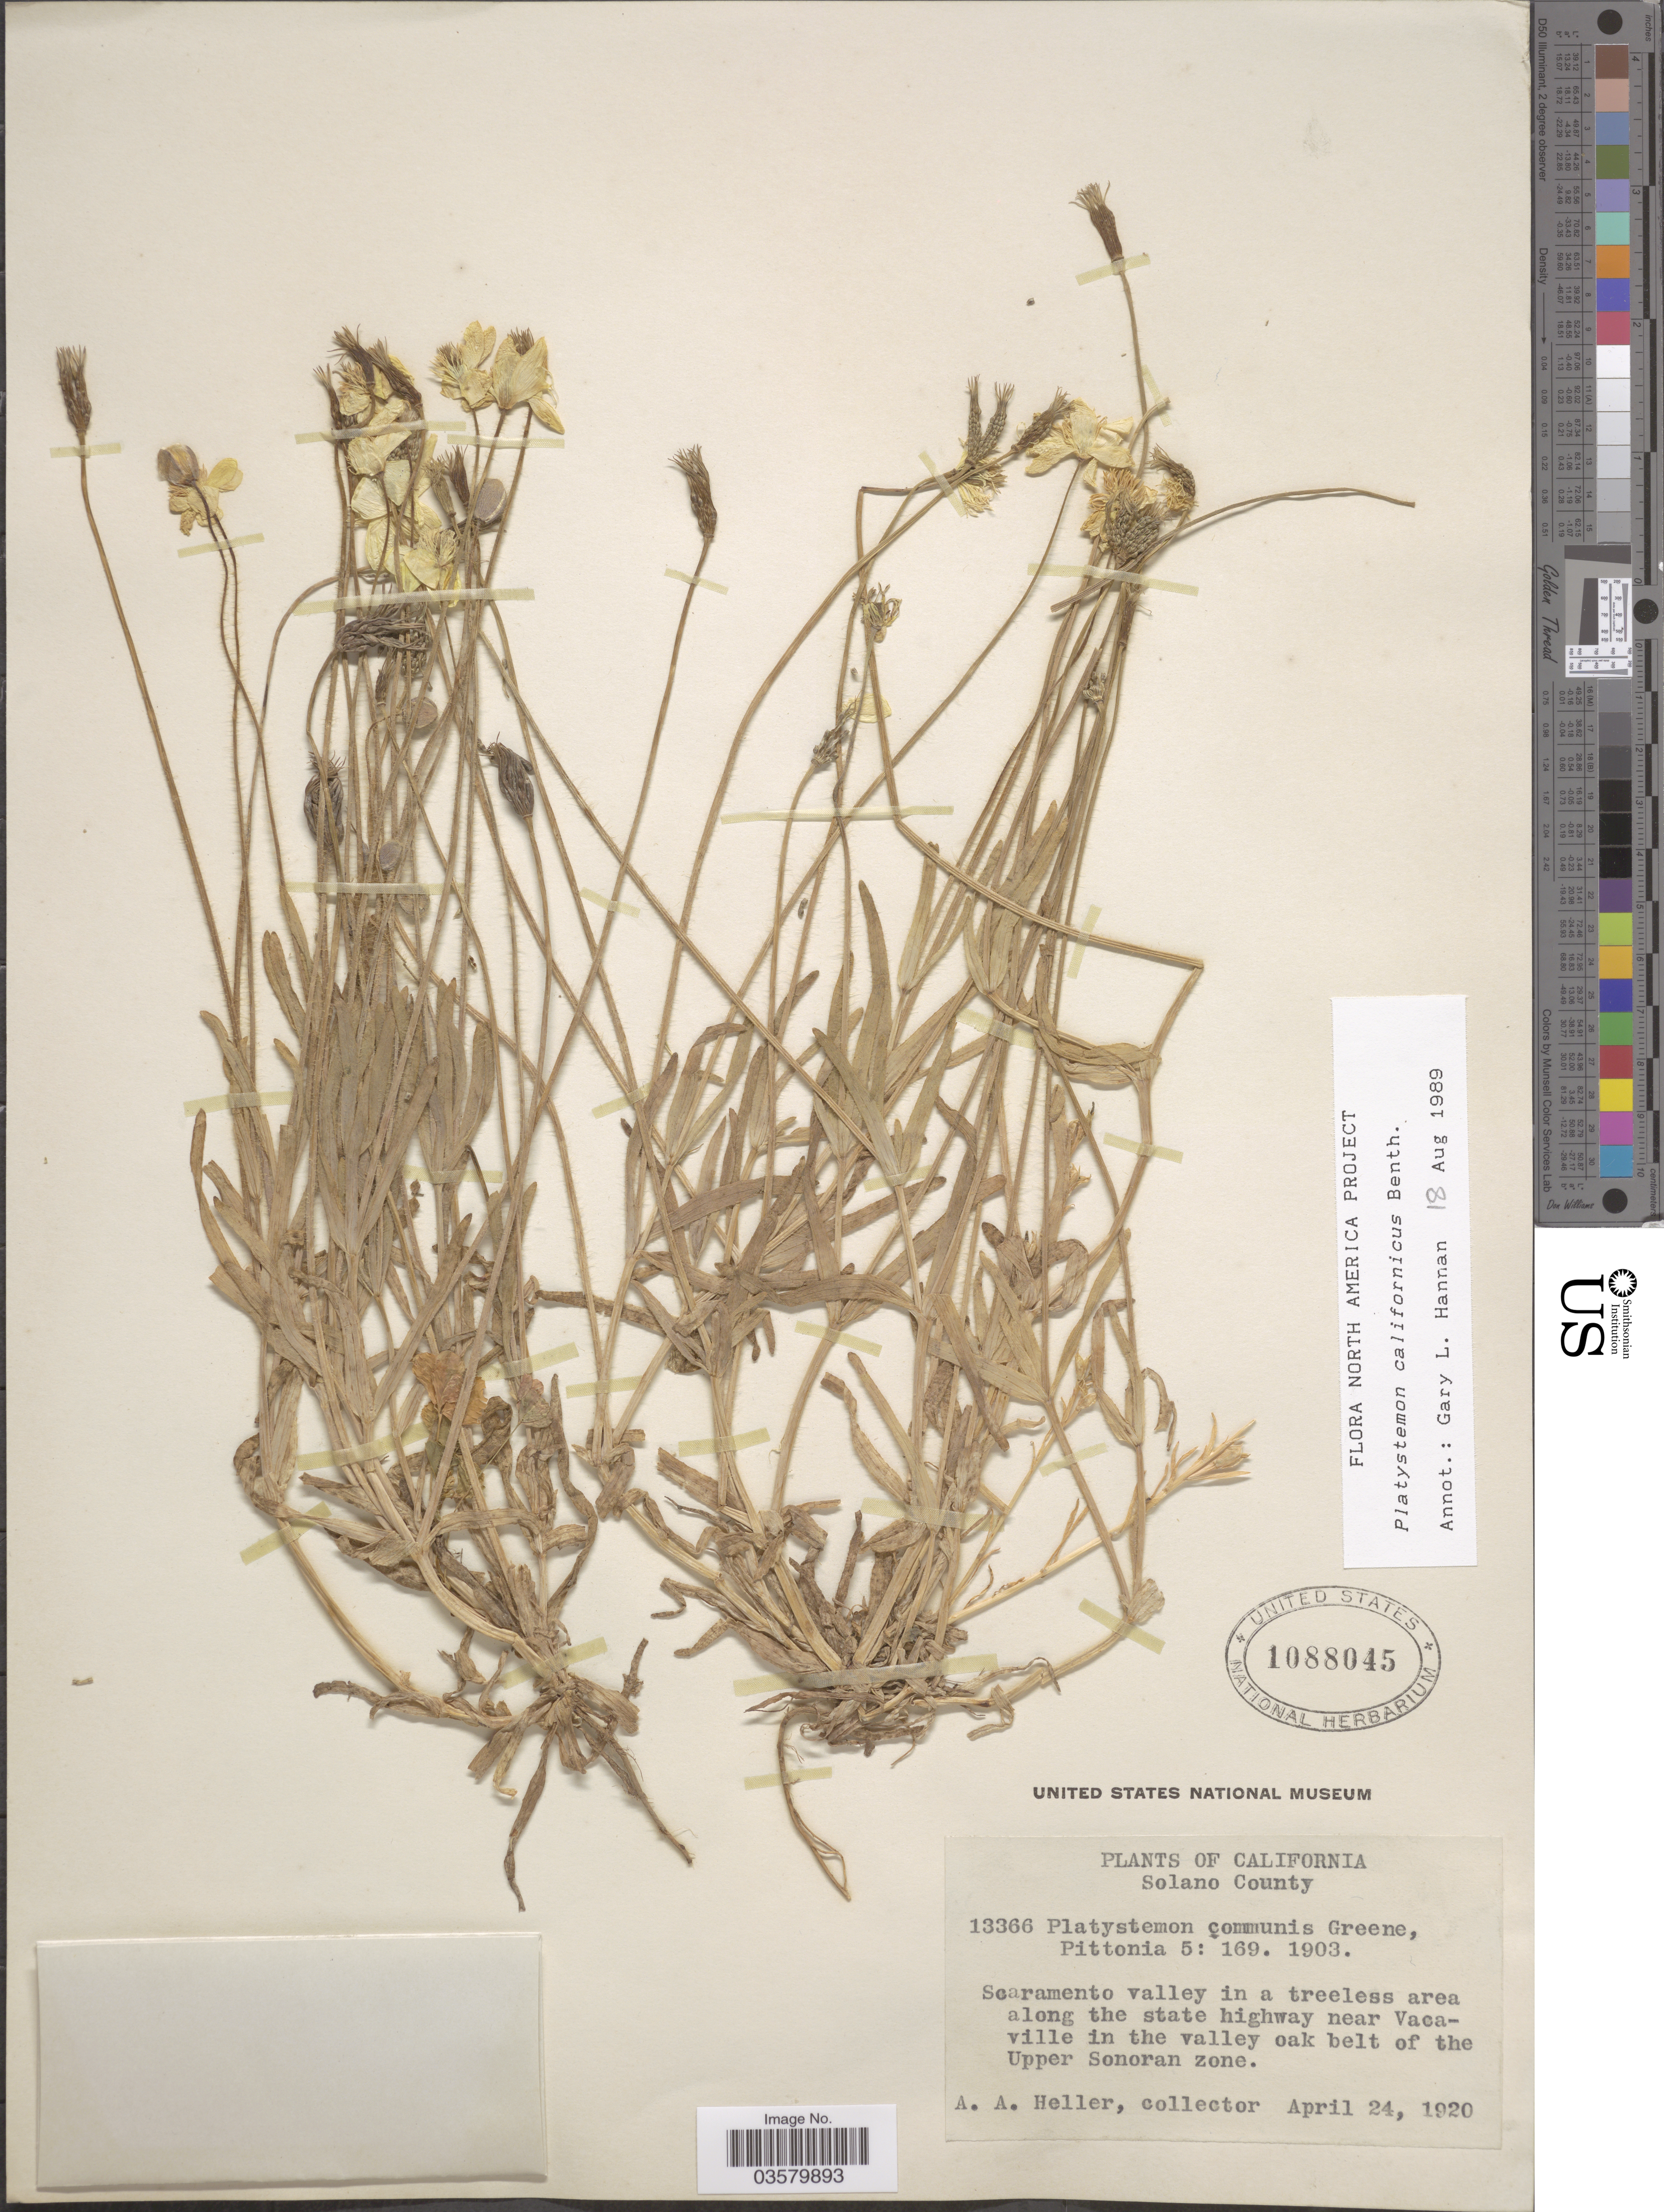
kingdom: Plantae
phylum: Tracheophyta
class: Magnoliopsida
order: Ranunculales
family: Papaveraceae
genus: Platystemon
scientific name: Platystemon californicus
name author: Benth.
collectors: A. A. Heller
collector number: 13366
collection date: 1920-04-24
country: United States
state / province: California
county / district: Solano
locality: Solano County. Scaramento valley in a treeless area along the state highway near Vacaville in the valley oak belt of the Upper Sonoran zone.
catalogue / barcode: US 1088045